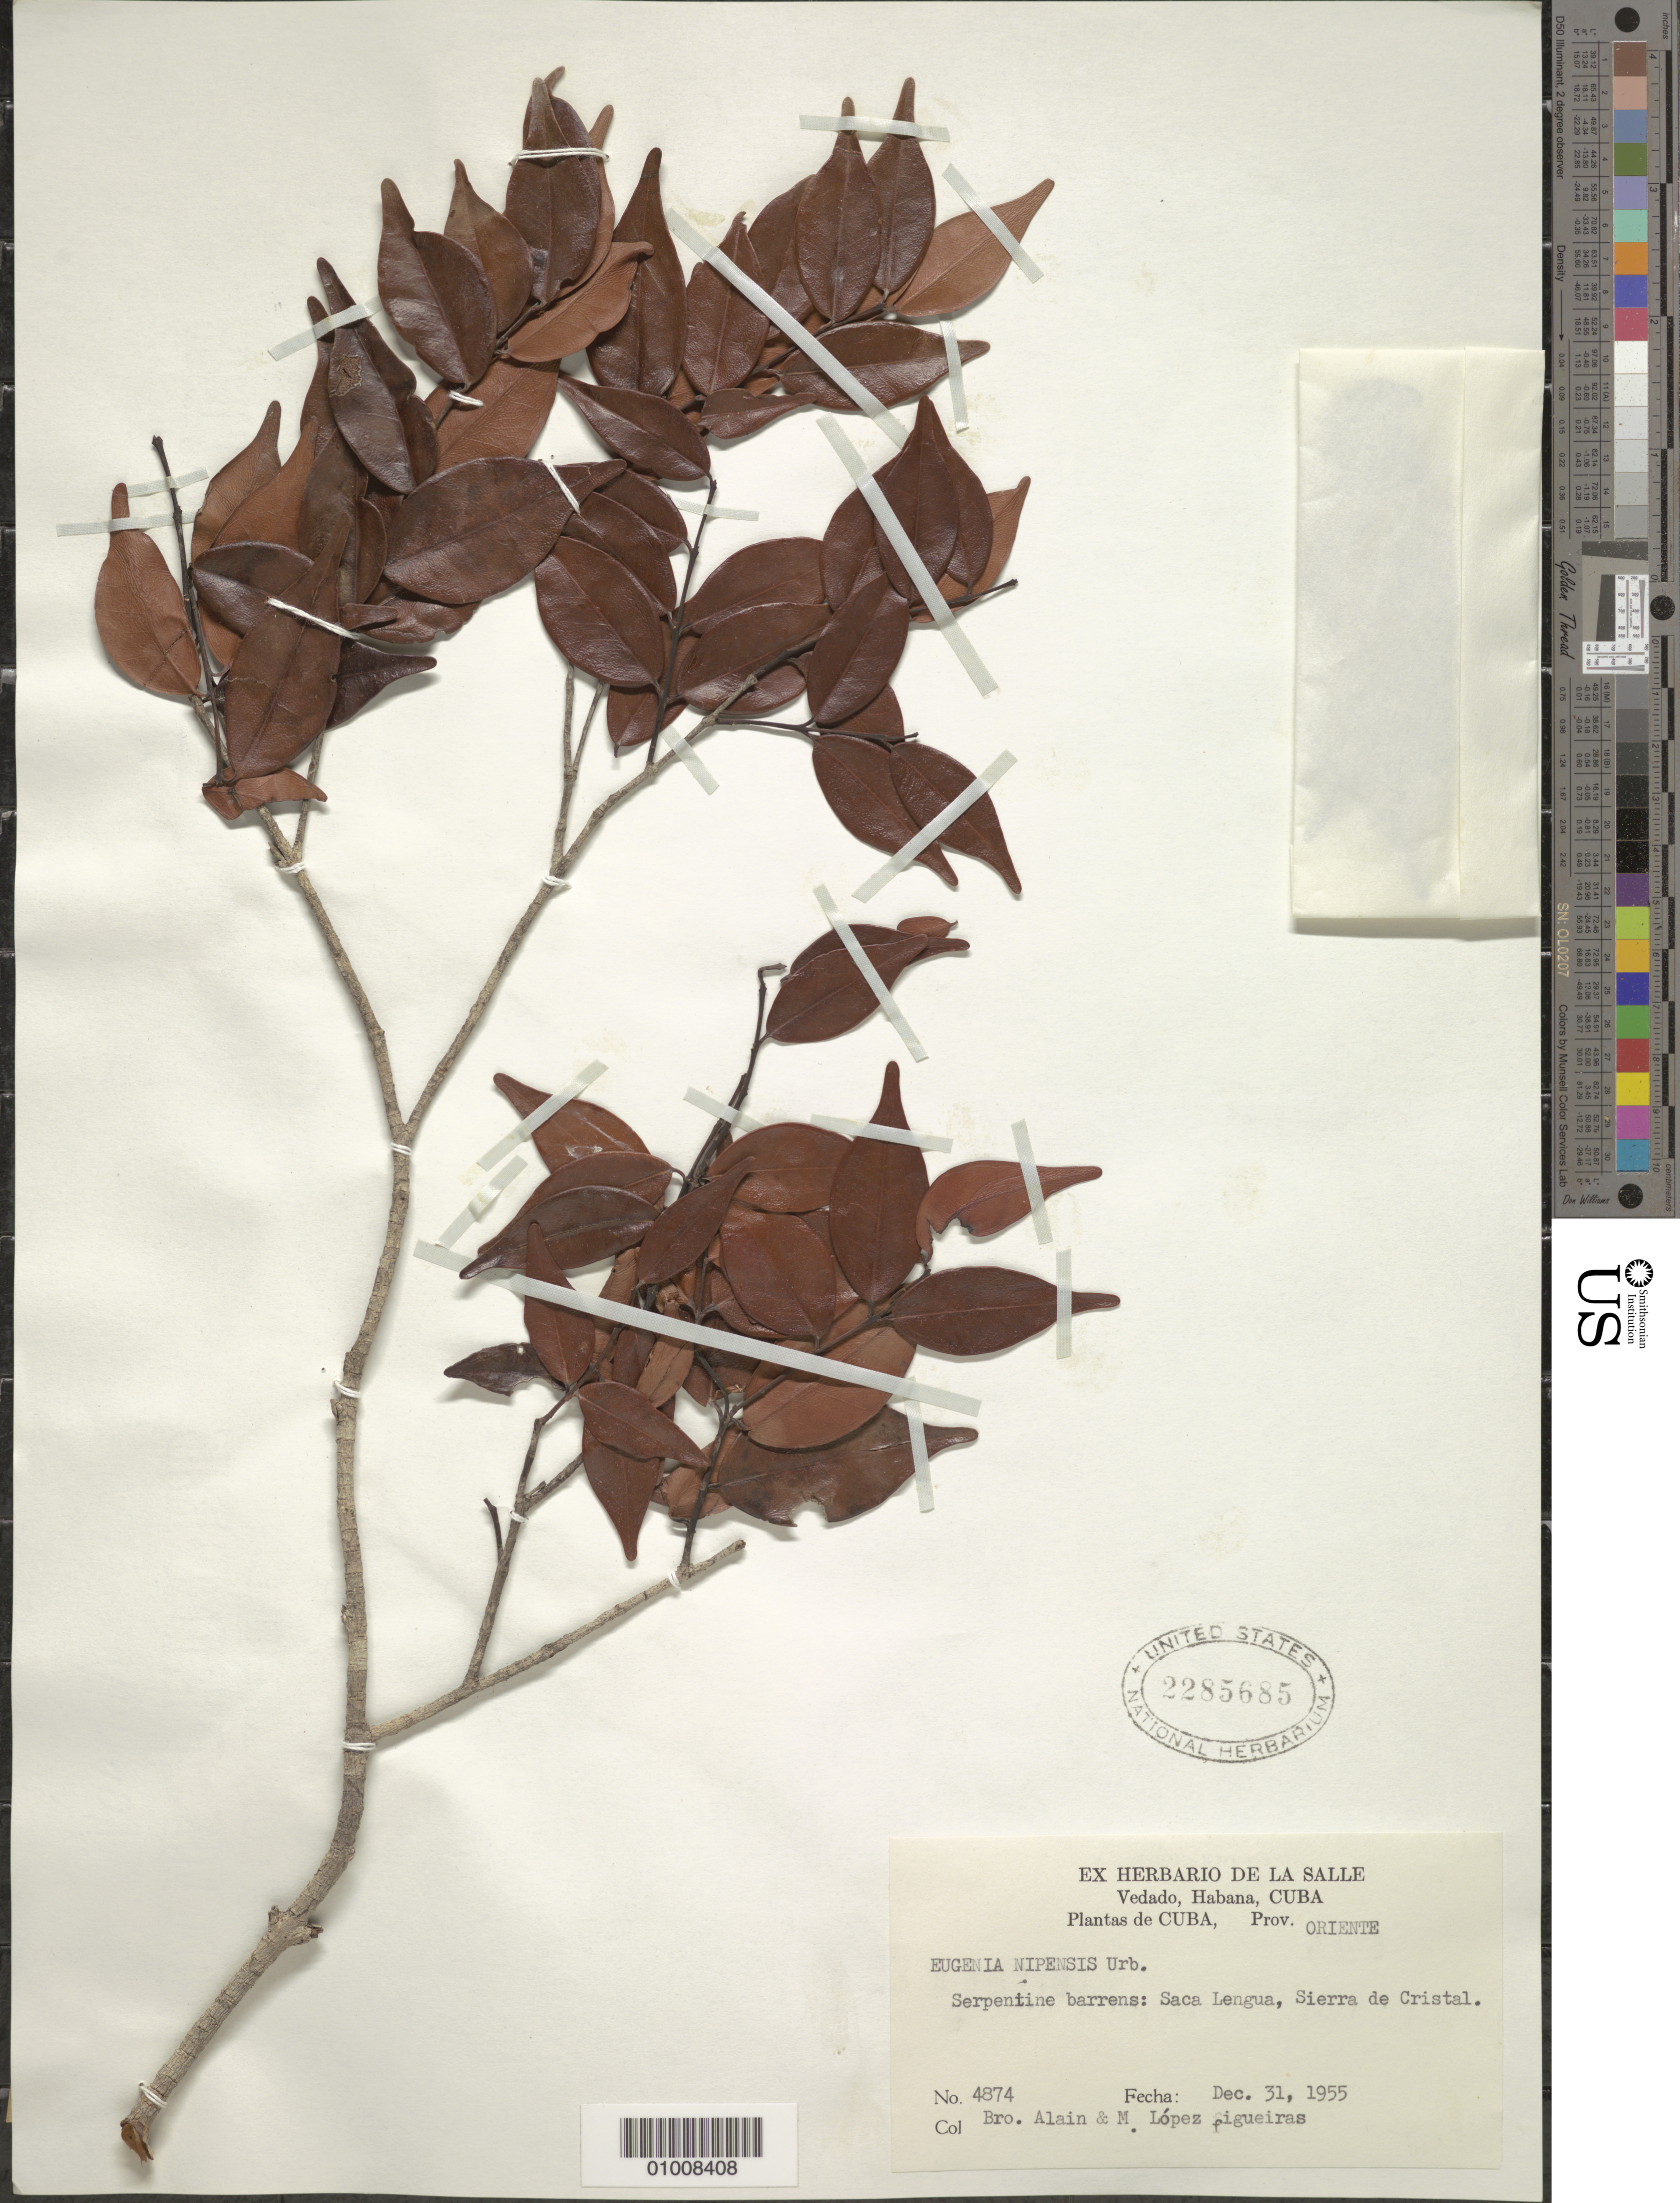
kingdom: Plantae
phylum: Tracheophyta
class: Magnoliopsida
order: Myrtales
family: Myrtaceae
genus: Eugenia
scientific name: Eugenia nipensis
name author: Urb.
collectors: A. H. Liogier & M. López Figueiras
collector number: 4874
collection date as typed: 31 Dec 1955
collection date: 1955-12-31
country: Cuba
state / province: Oriente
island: Cuba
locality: Saca Lengua, Sierra de Cristal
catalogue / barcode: US 2285685